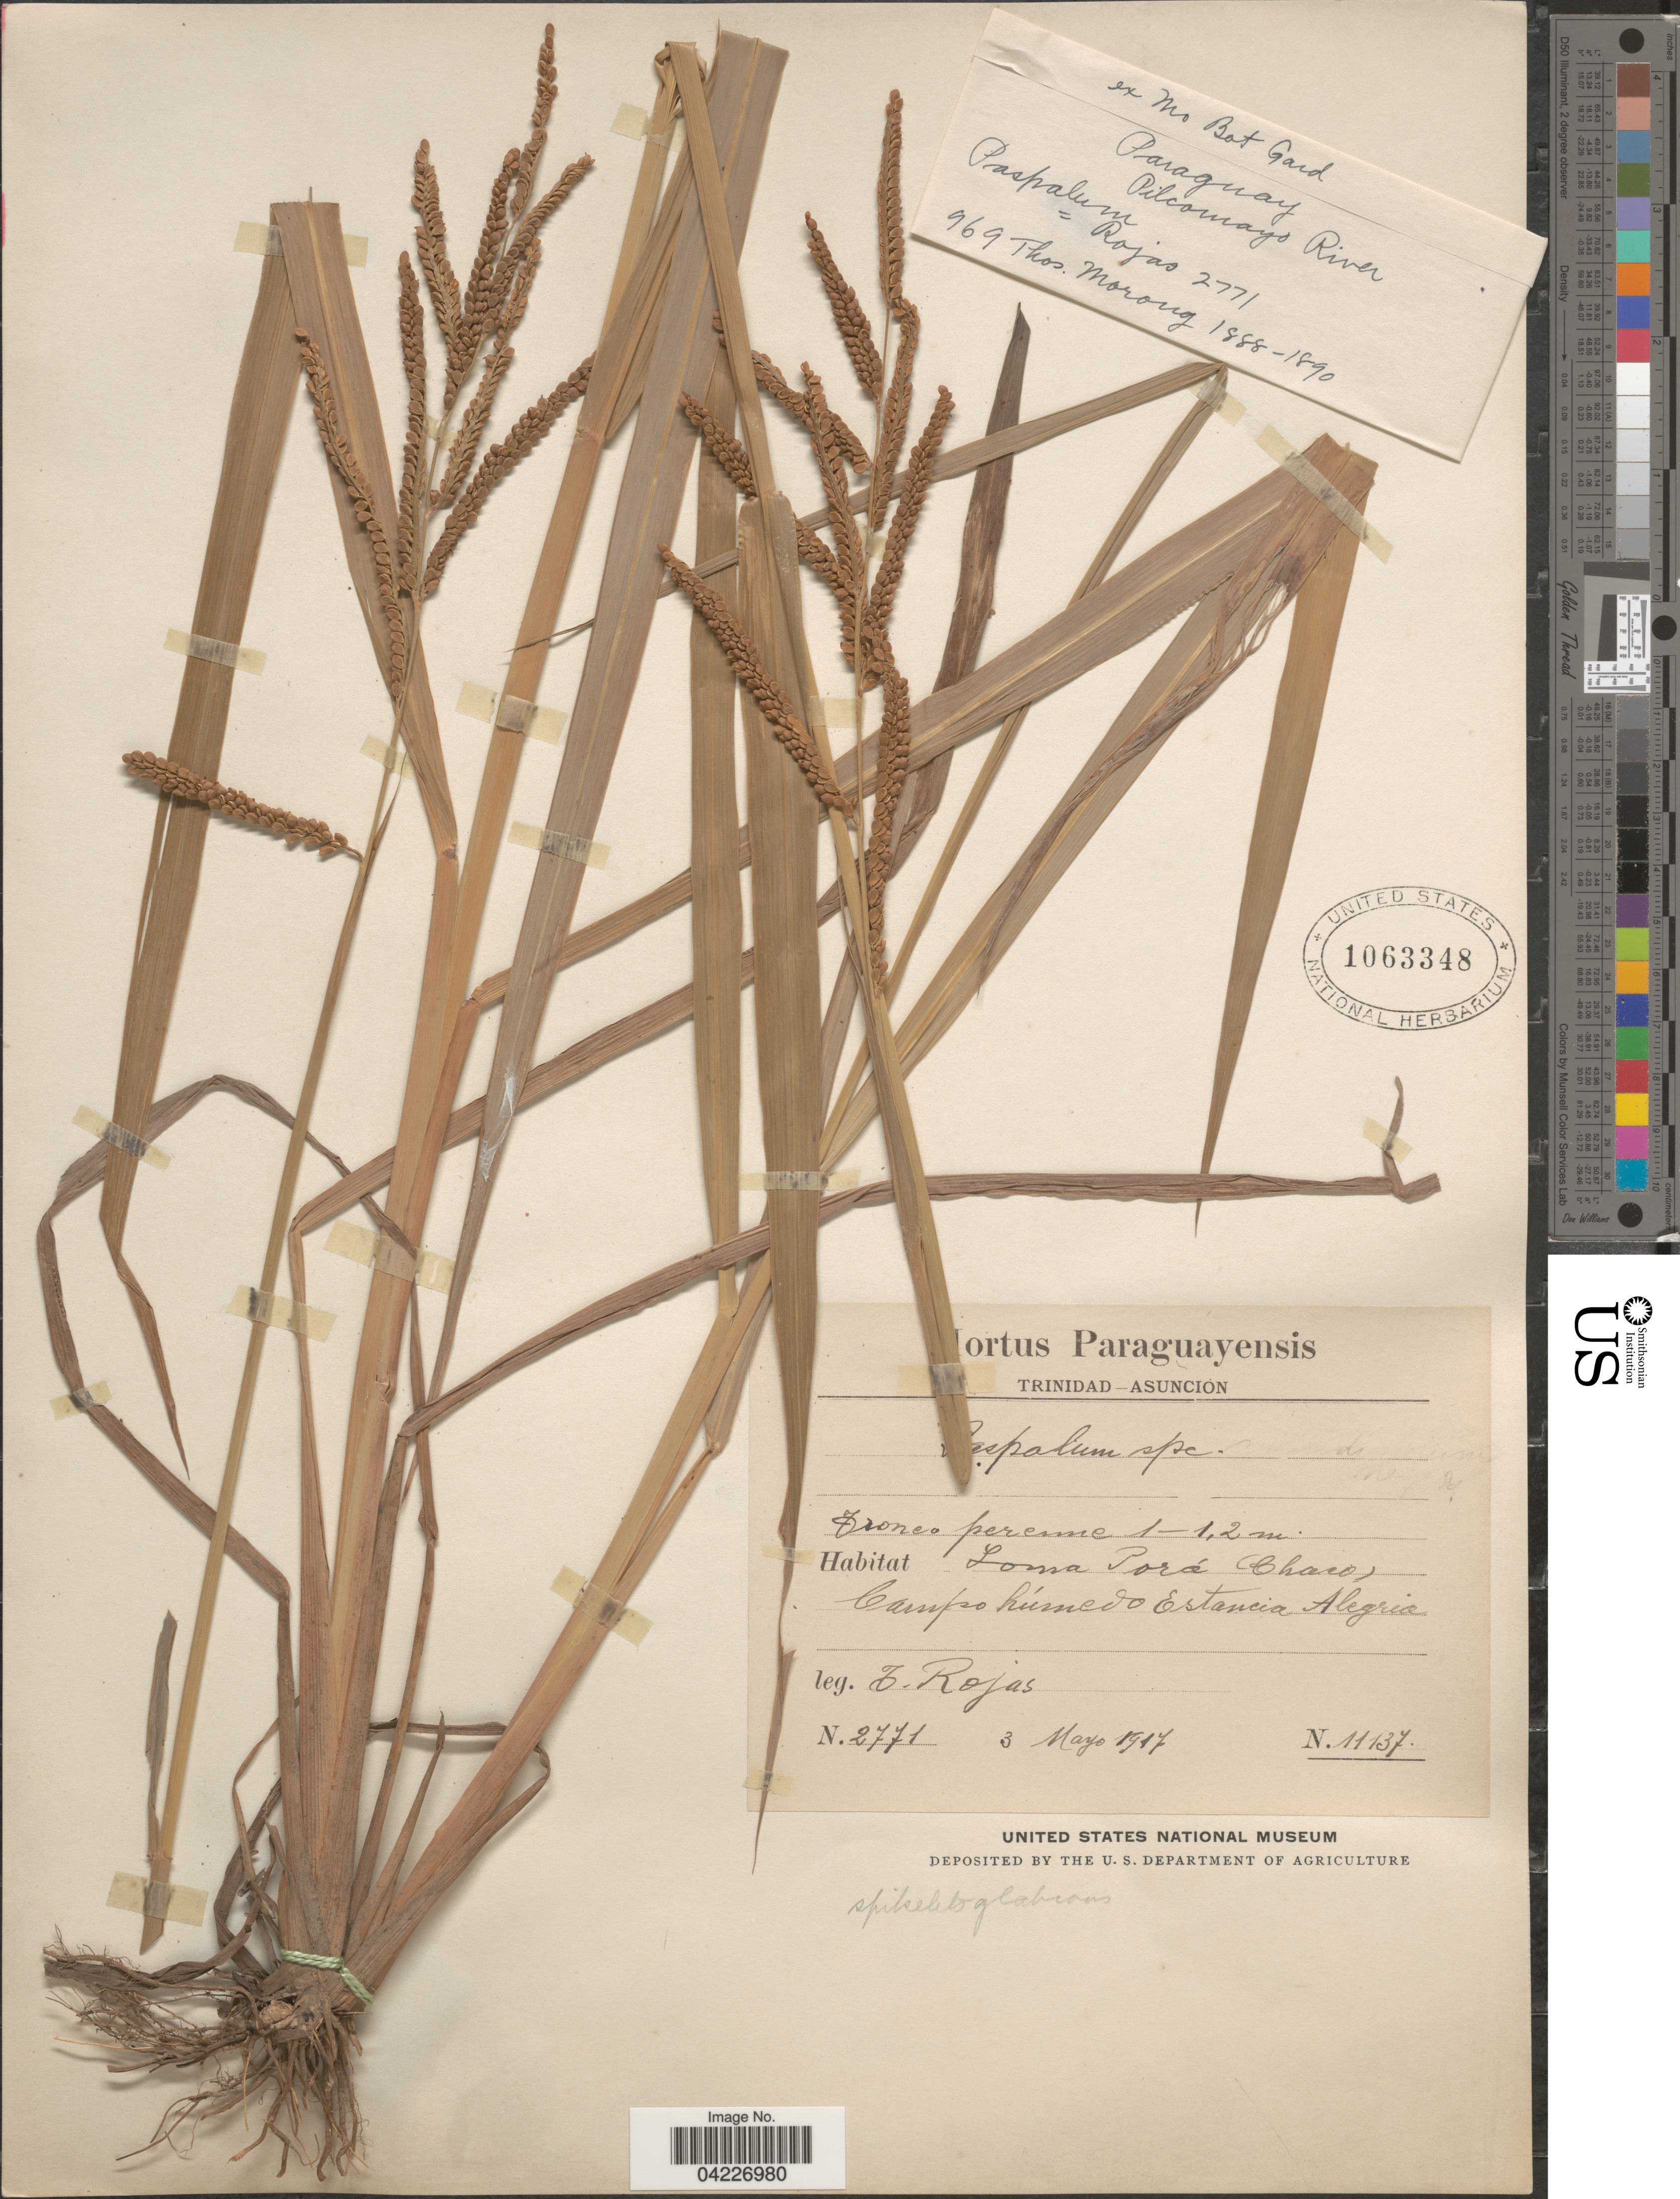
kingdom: Plantae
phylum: Tracheophyta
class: Liliopsida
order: Poales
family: Poaceae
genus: Paspalum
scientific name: Paspalum sp.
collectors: T. Rojas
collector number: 2771/11137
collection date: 1917-05-03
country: Paraguay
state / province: Asuncion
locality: Loma Porá Chaco, Campo húmedo Estancia Alegria.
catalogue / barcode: US 1063348